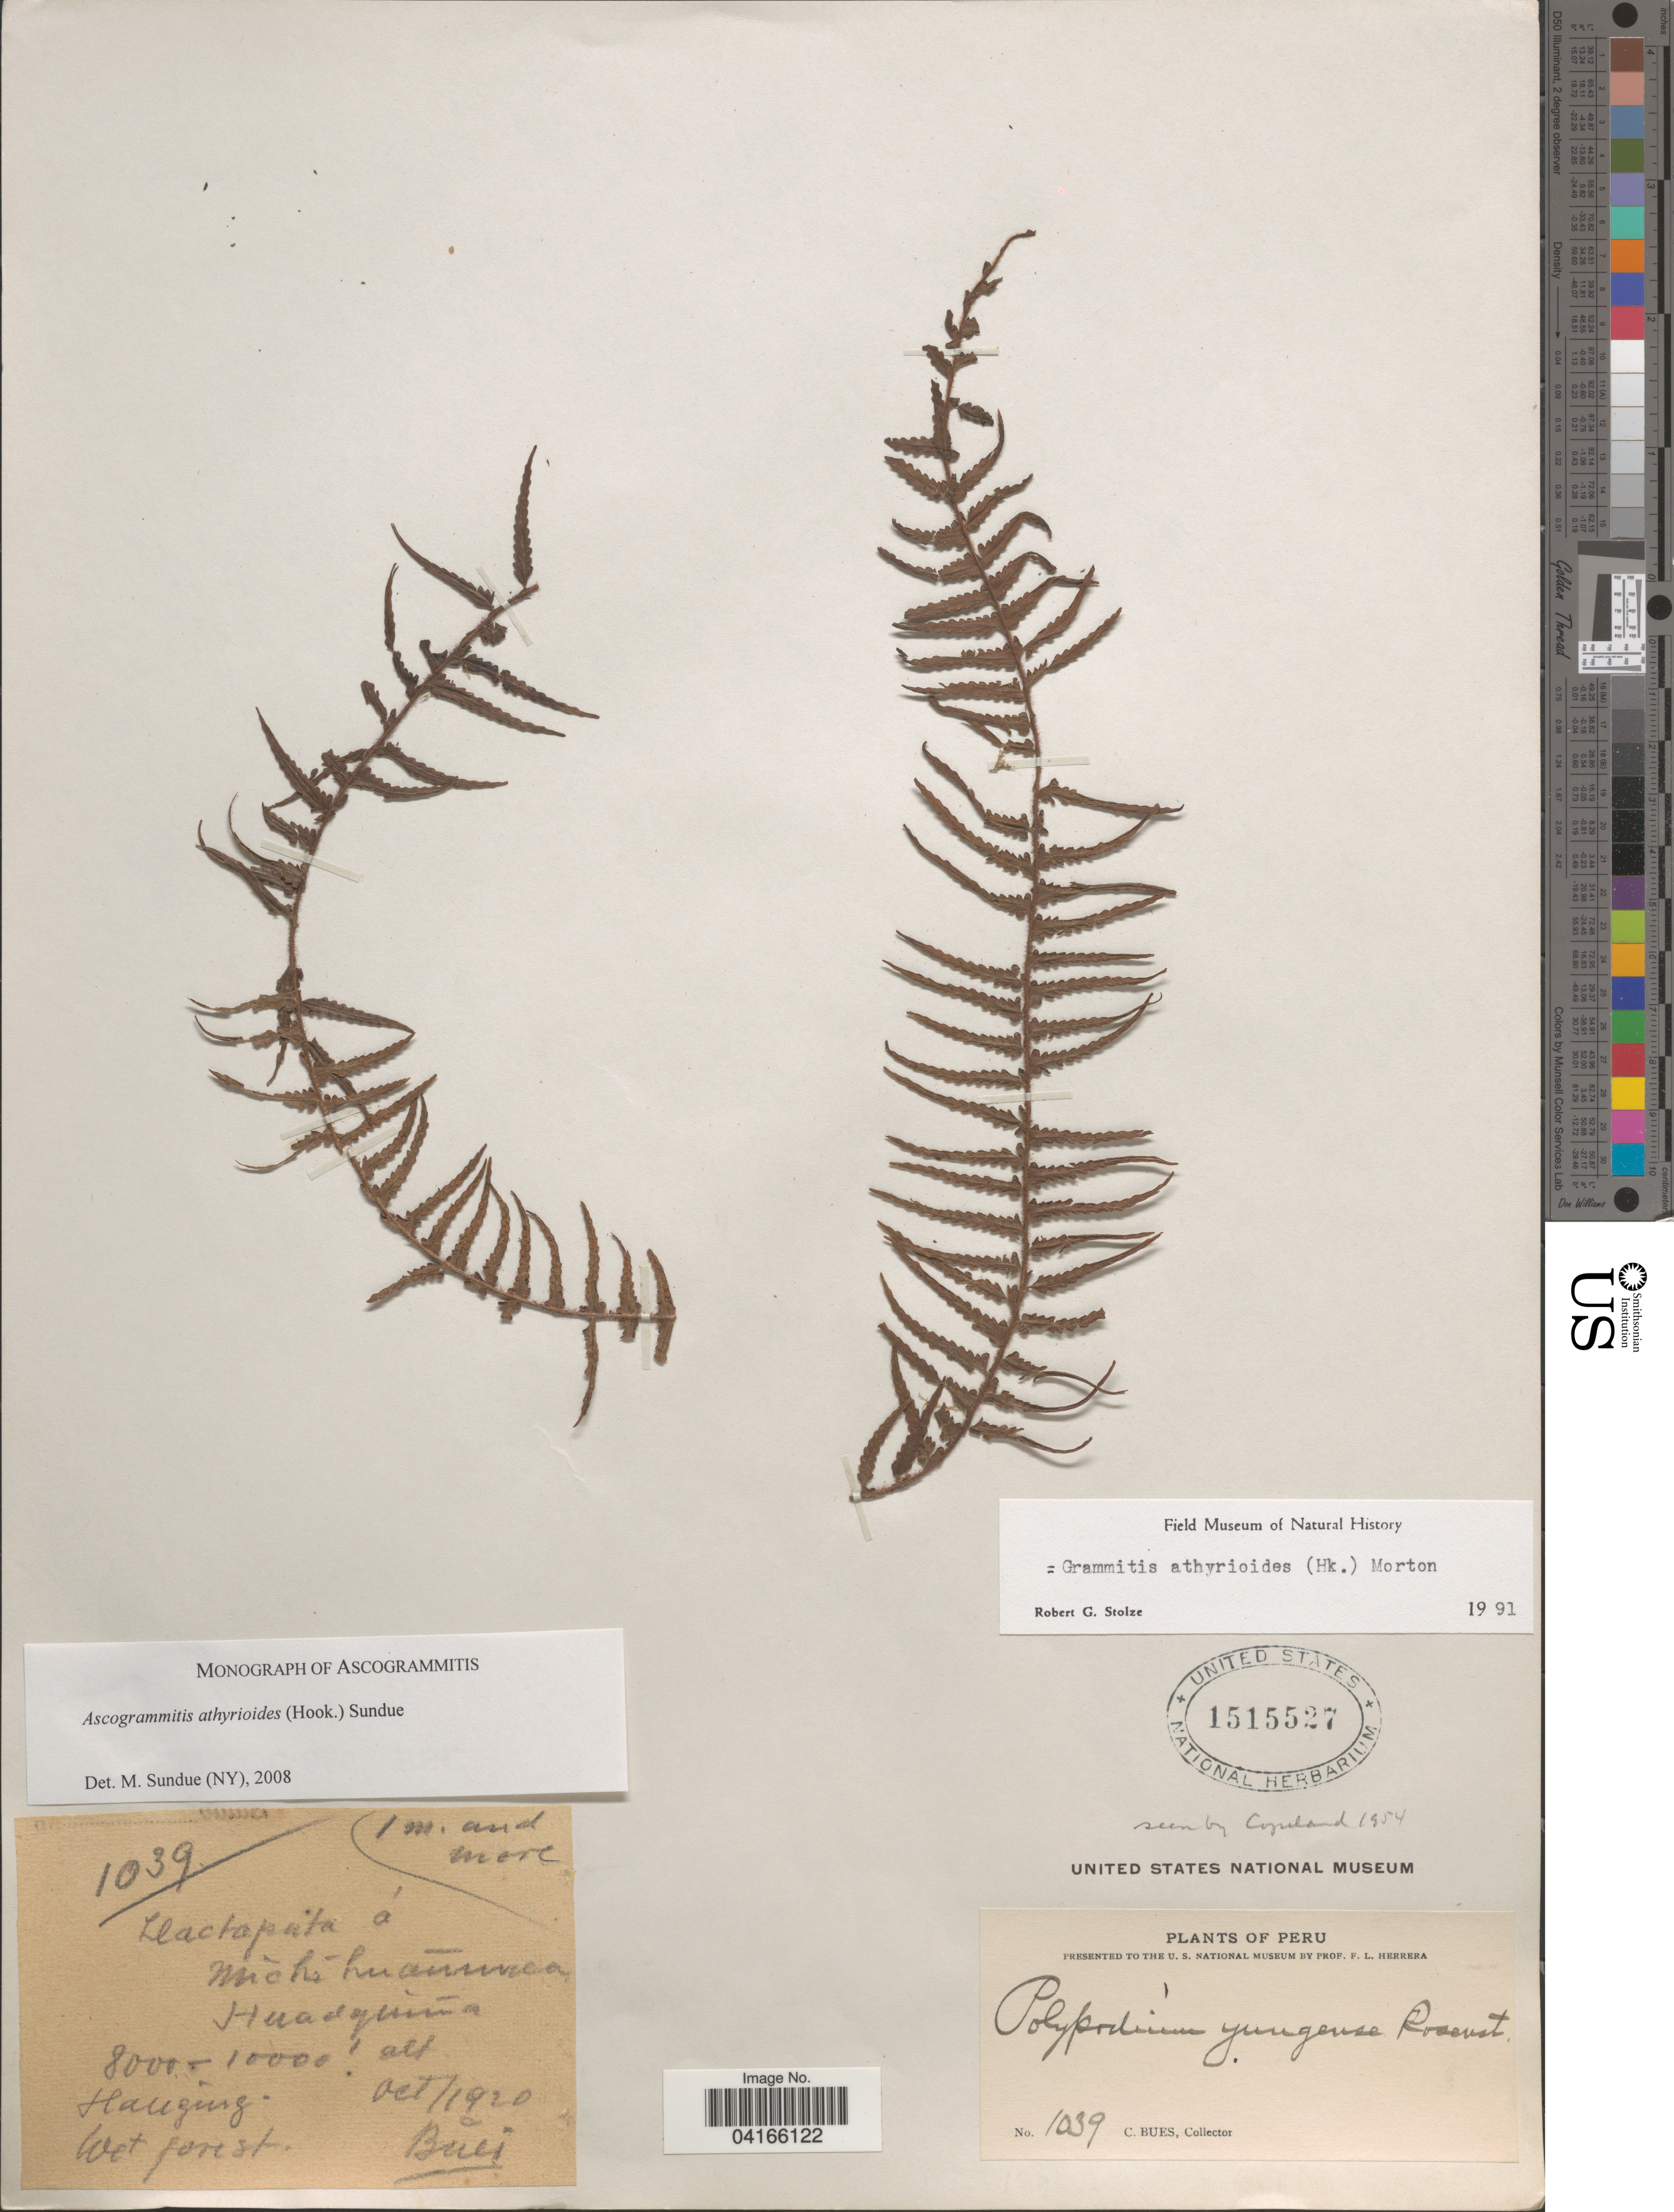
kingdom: Plantae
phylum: Tracheophyta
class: Polypodiopsida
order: Polypodiales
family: Polypodiaceae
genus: Ascogrammitis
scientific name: Ascogrammitis athyrioides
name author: (Hook.) Sundue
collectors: C. Bues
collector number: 1039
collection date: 1920-10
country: Peru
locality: Llactapata á Michi [interpreted] Huanunca, Huadquiña.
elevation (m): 2438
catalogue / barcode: US 1515527